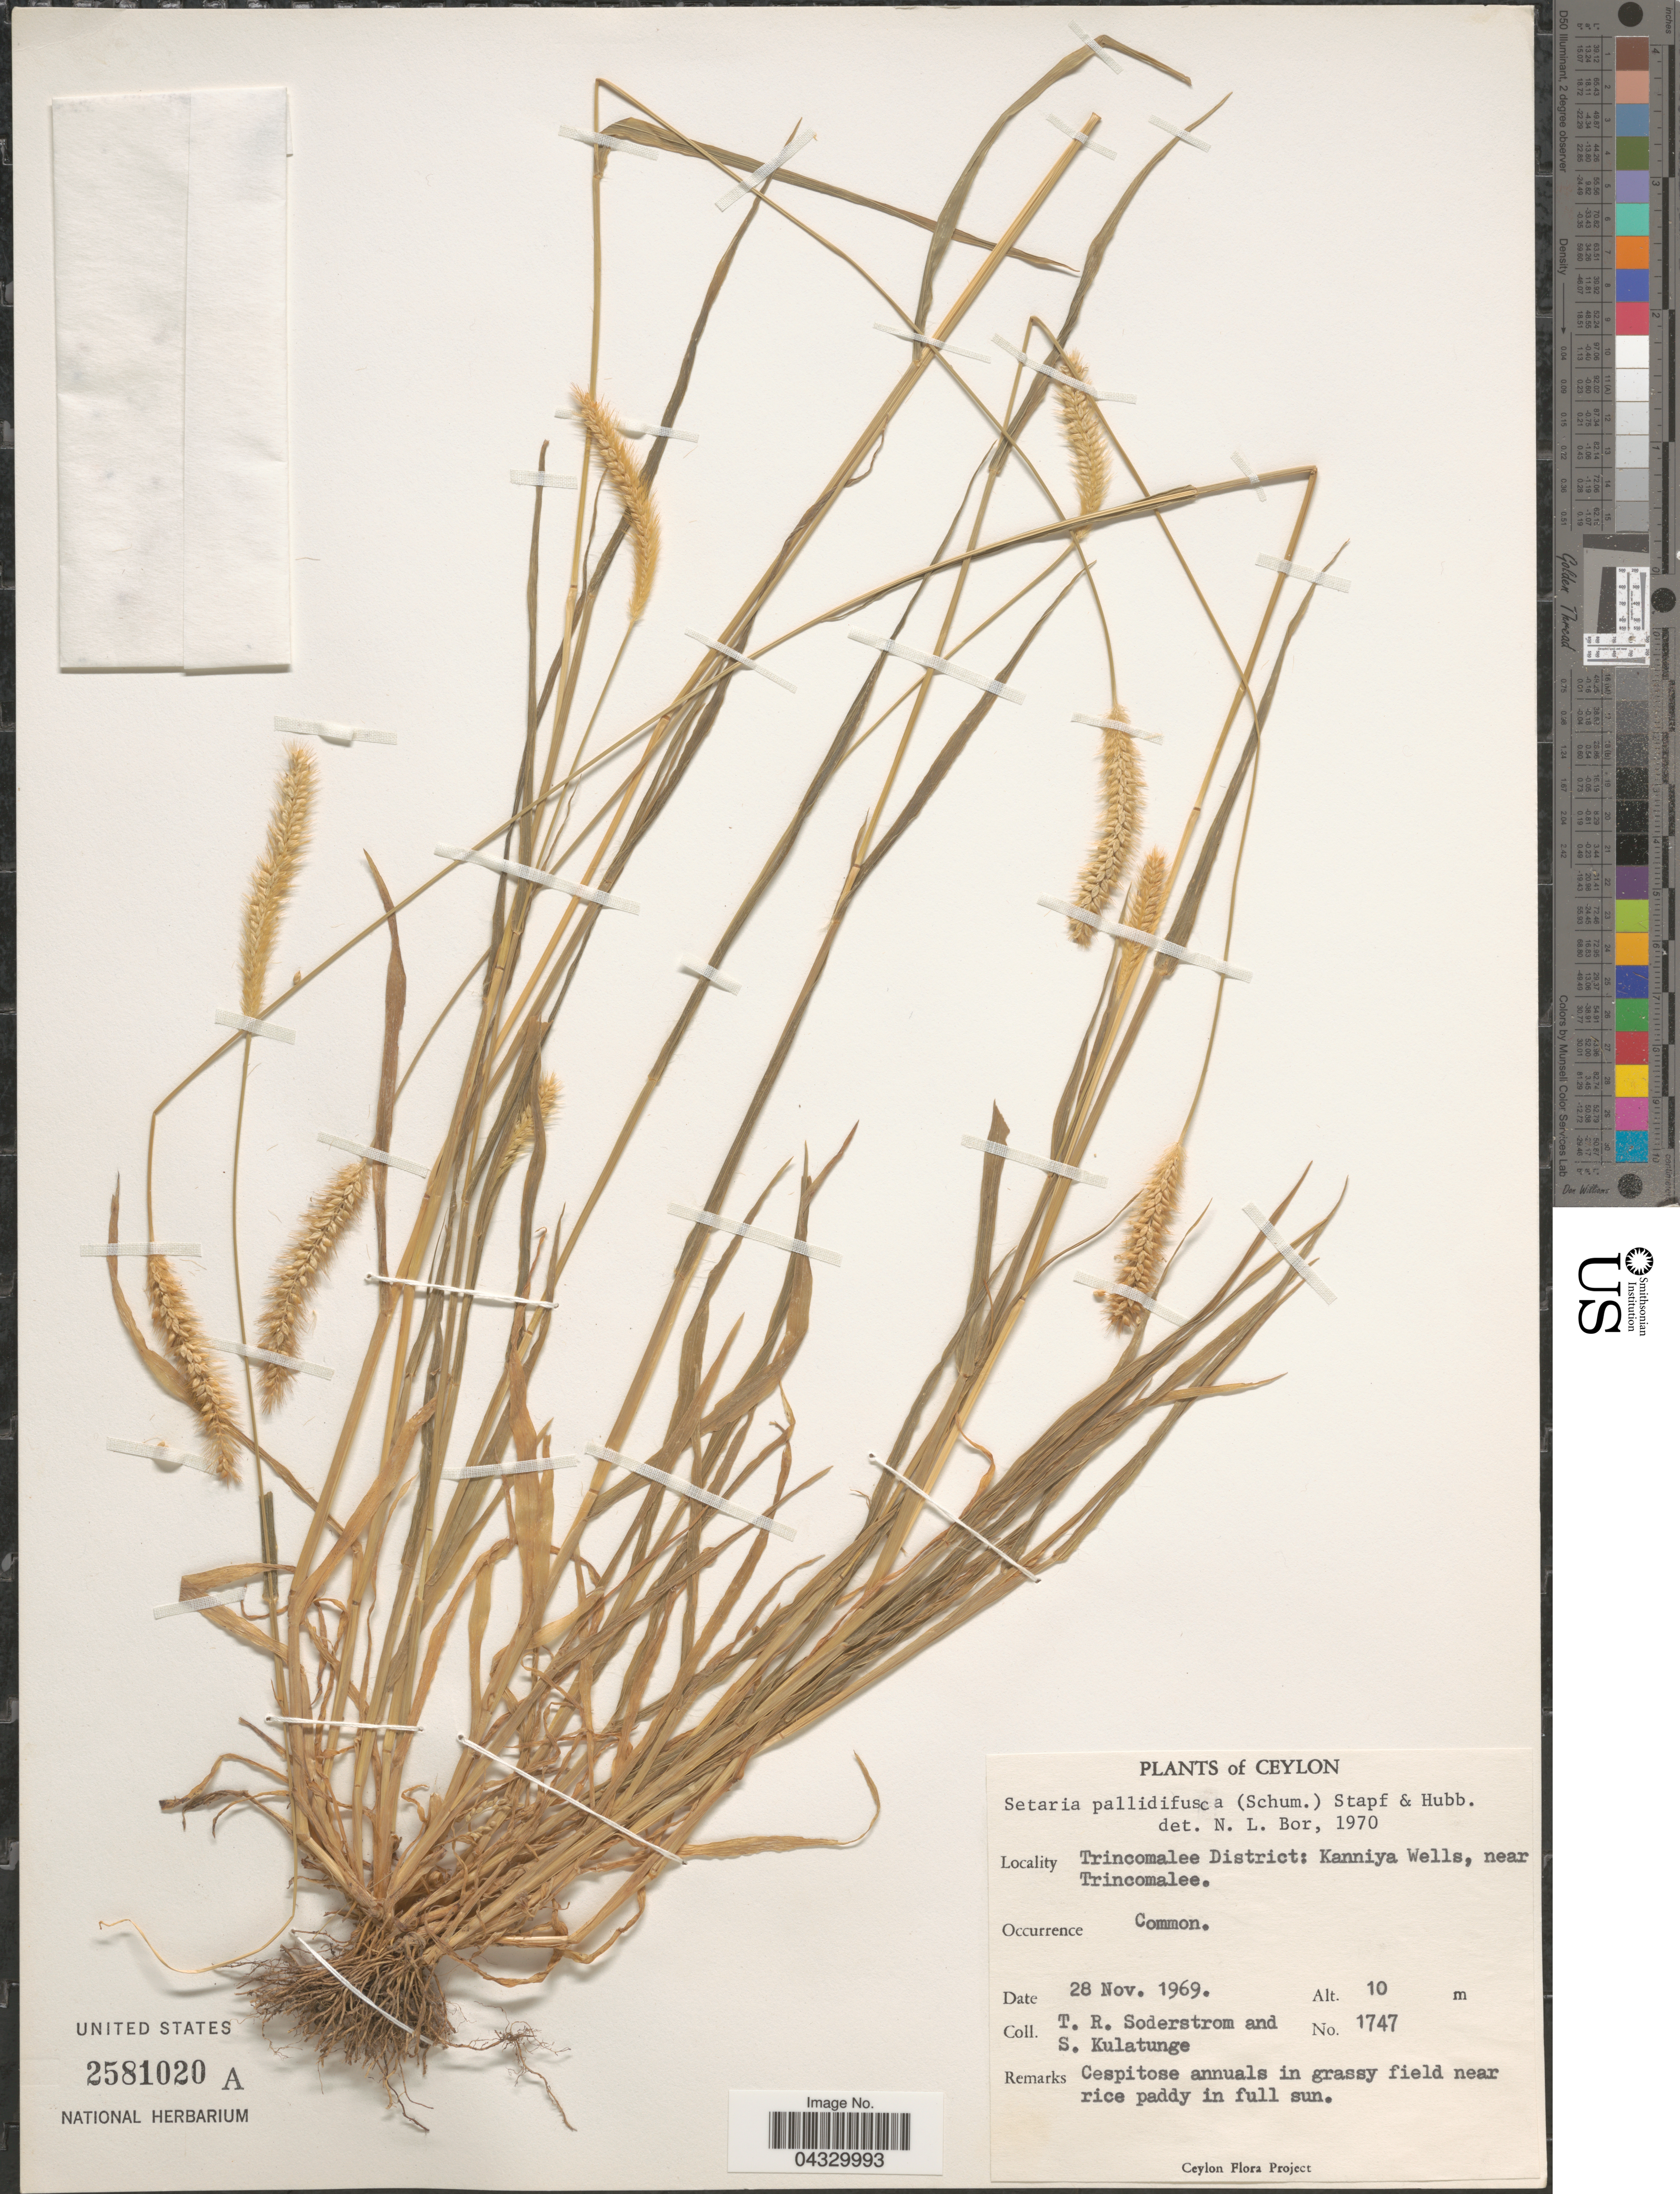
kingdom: Plantae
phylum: Tracheophyta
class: Liliopsida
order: Poales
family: Poaceae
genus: Setaria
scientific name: Setaria pallide-fusca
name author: (Schumach.) Stapf & C.E. Hubb.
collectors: T. R. Soderstrom & S. Kulatunge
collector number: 1747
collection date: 1969-11-28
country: Sri Lanka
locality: Ceylon. Trincomalee District: Kanniya Wells, near Trincomalee.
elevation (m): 10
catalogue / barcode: US 2581020A